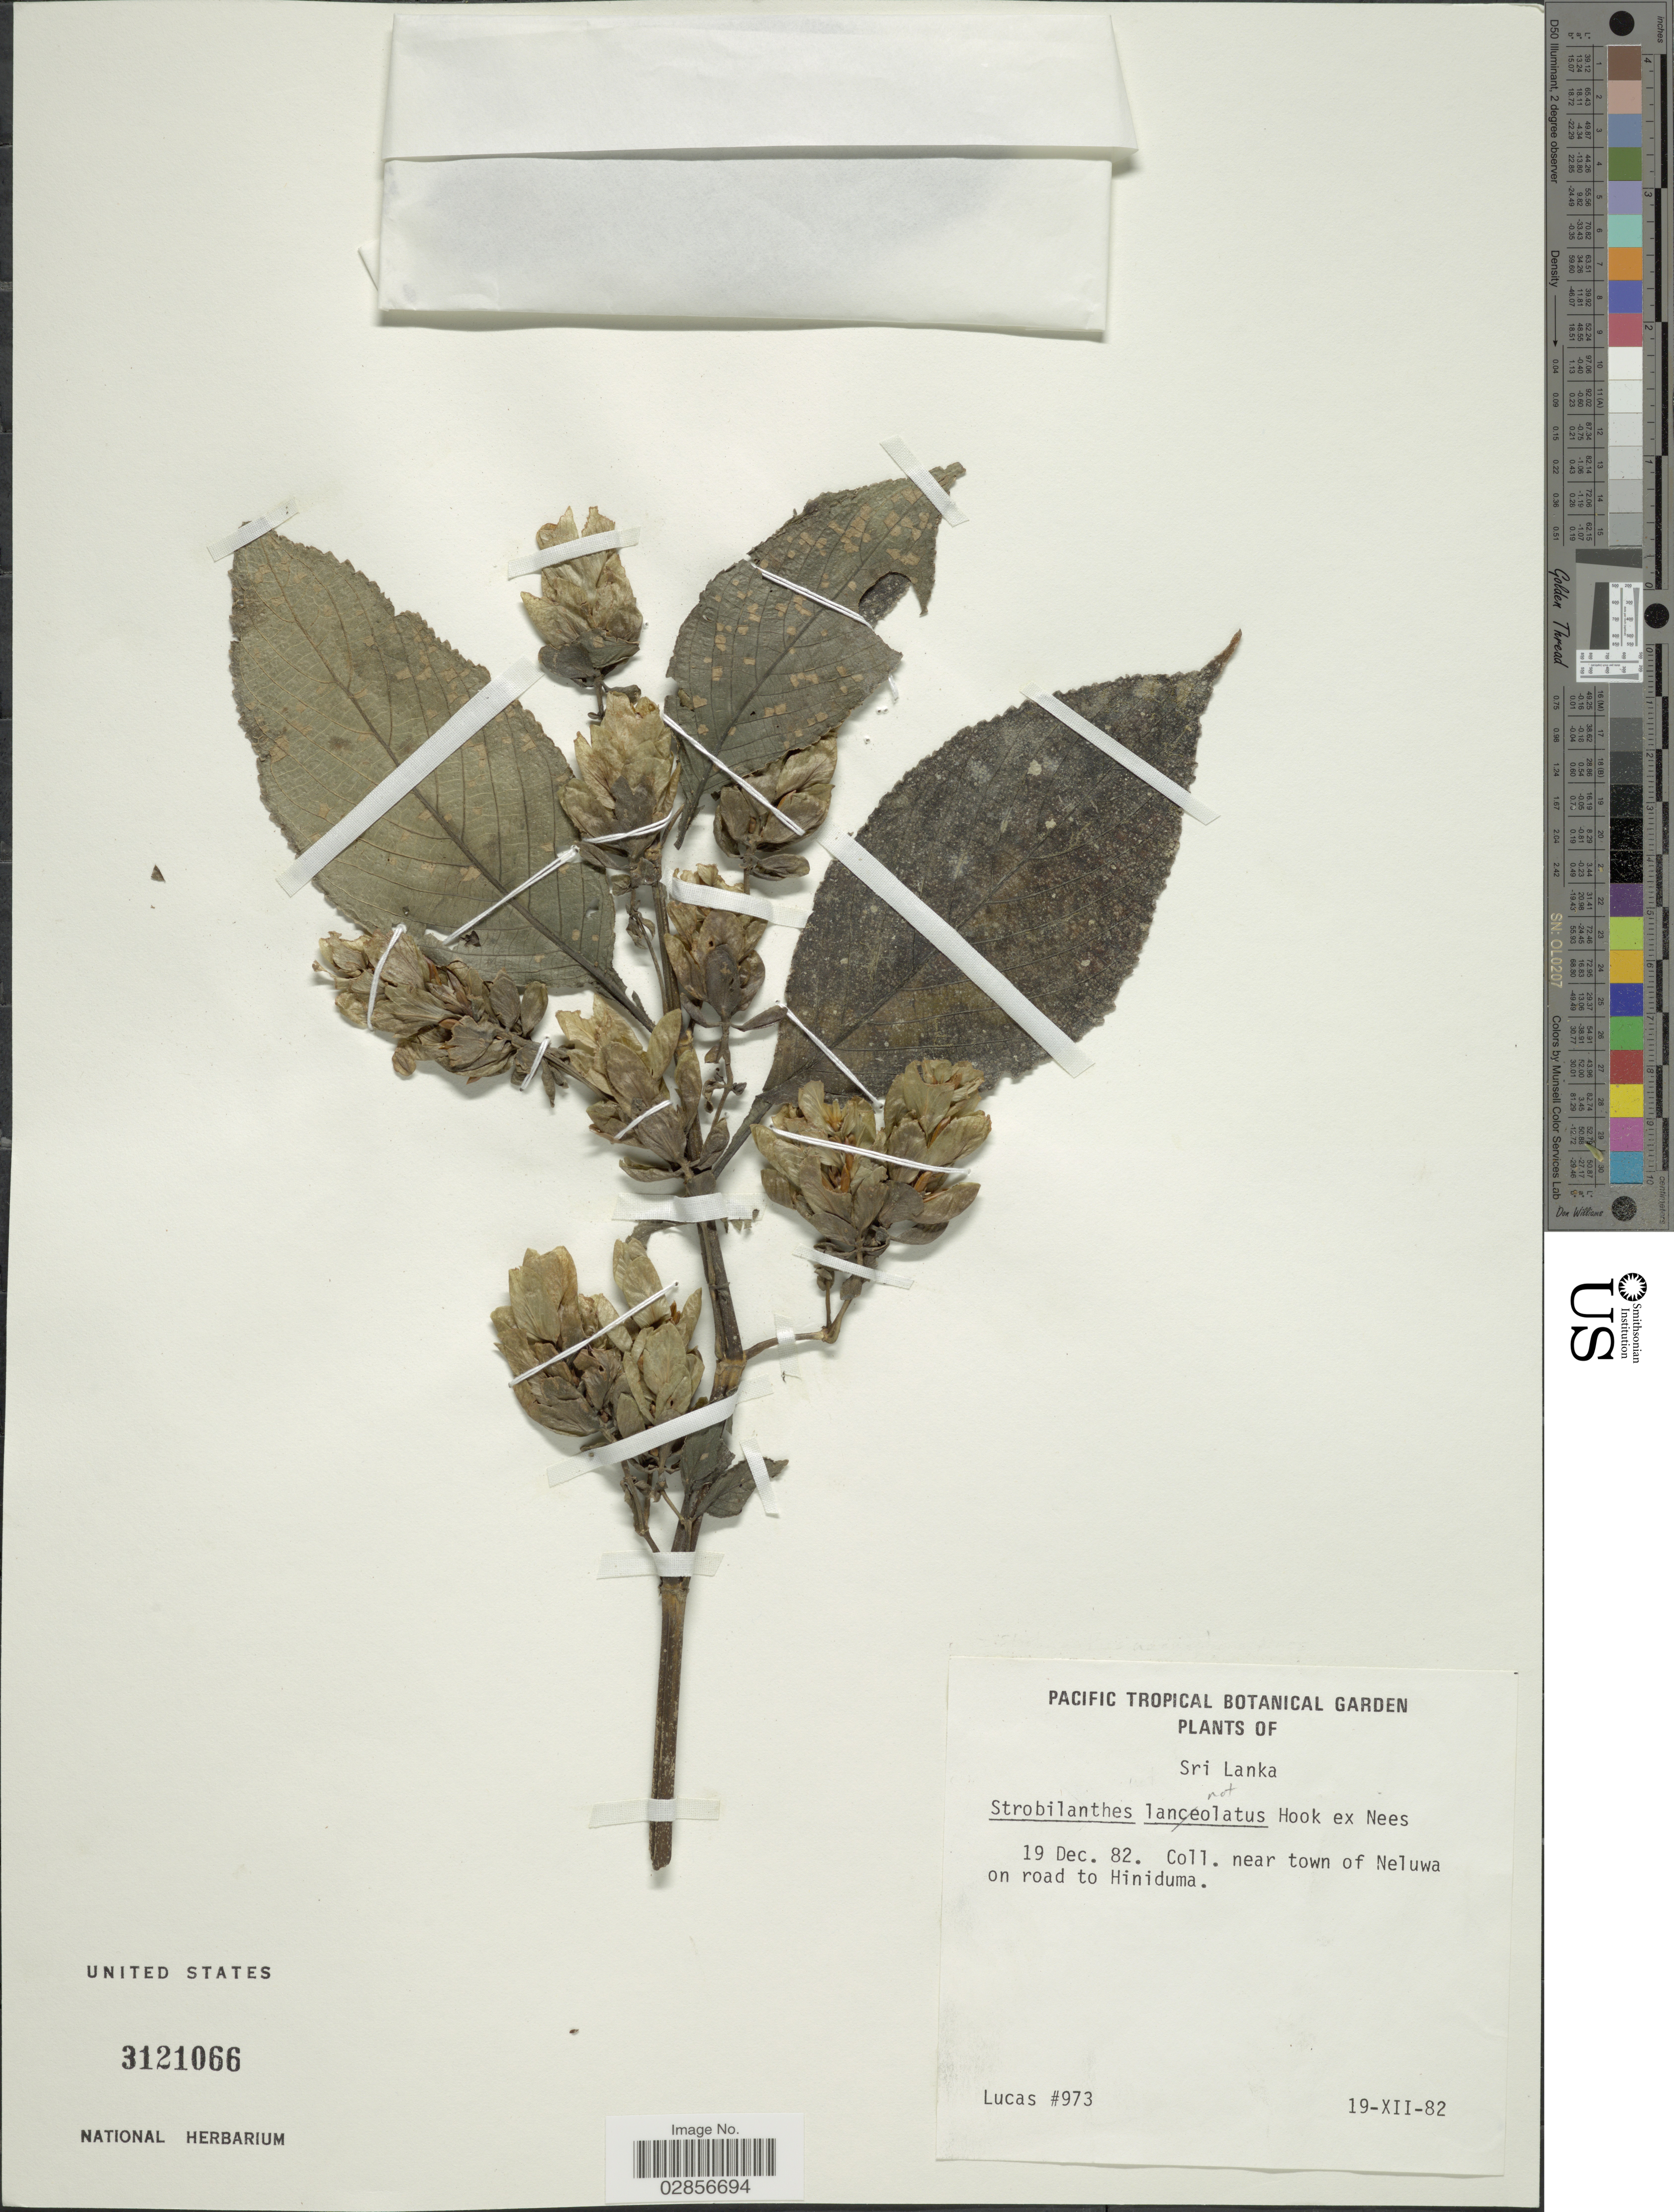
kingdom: Plantae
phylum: Tracheophyta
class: Magnoliopsida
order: Lamiales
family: Acanthaceae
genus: Strobilanthes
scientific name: Strobilanthes sp.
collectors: Lucas, --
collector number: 973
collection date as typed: Transcribed d/m/y: 19/12/82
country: Sri Lanka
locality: Near town of Neluwa on road to Hiniduma.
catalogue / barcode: US 3121066